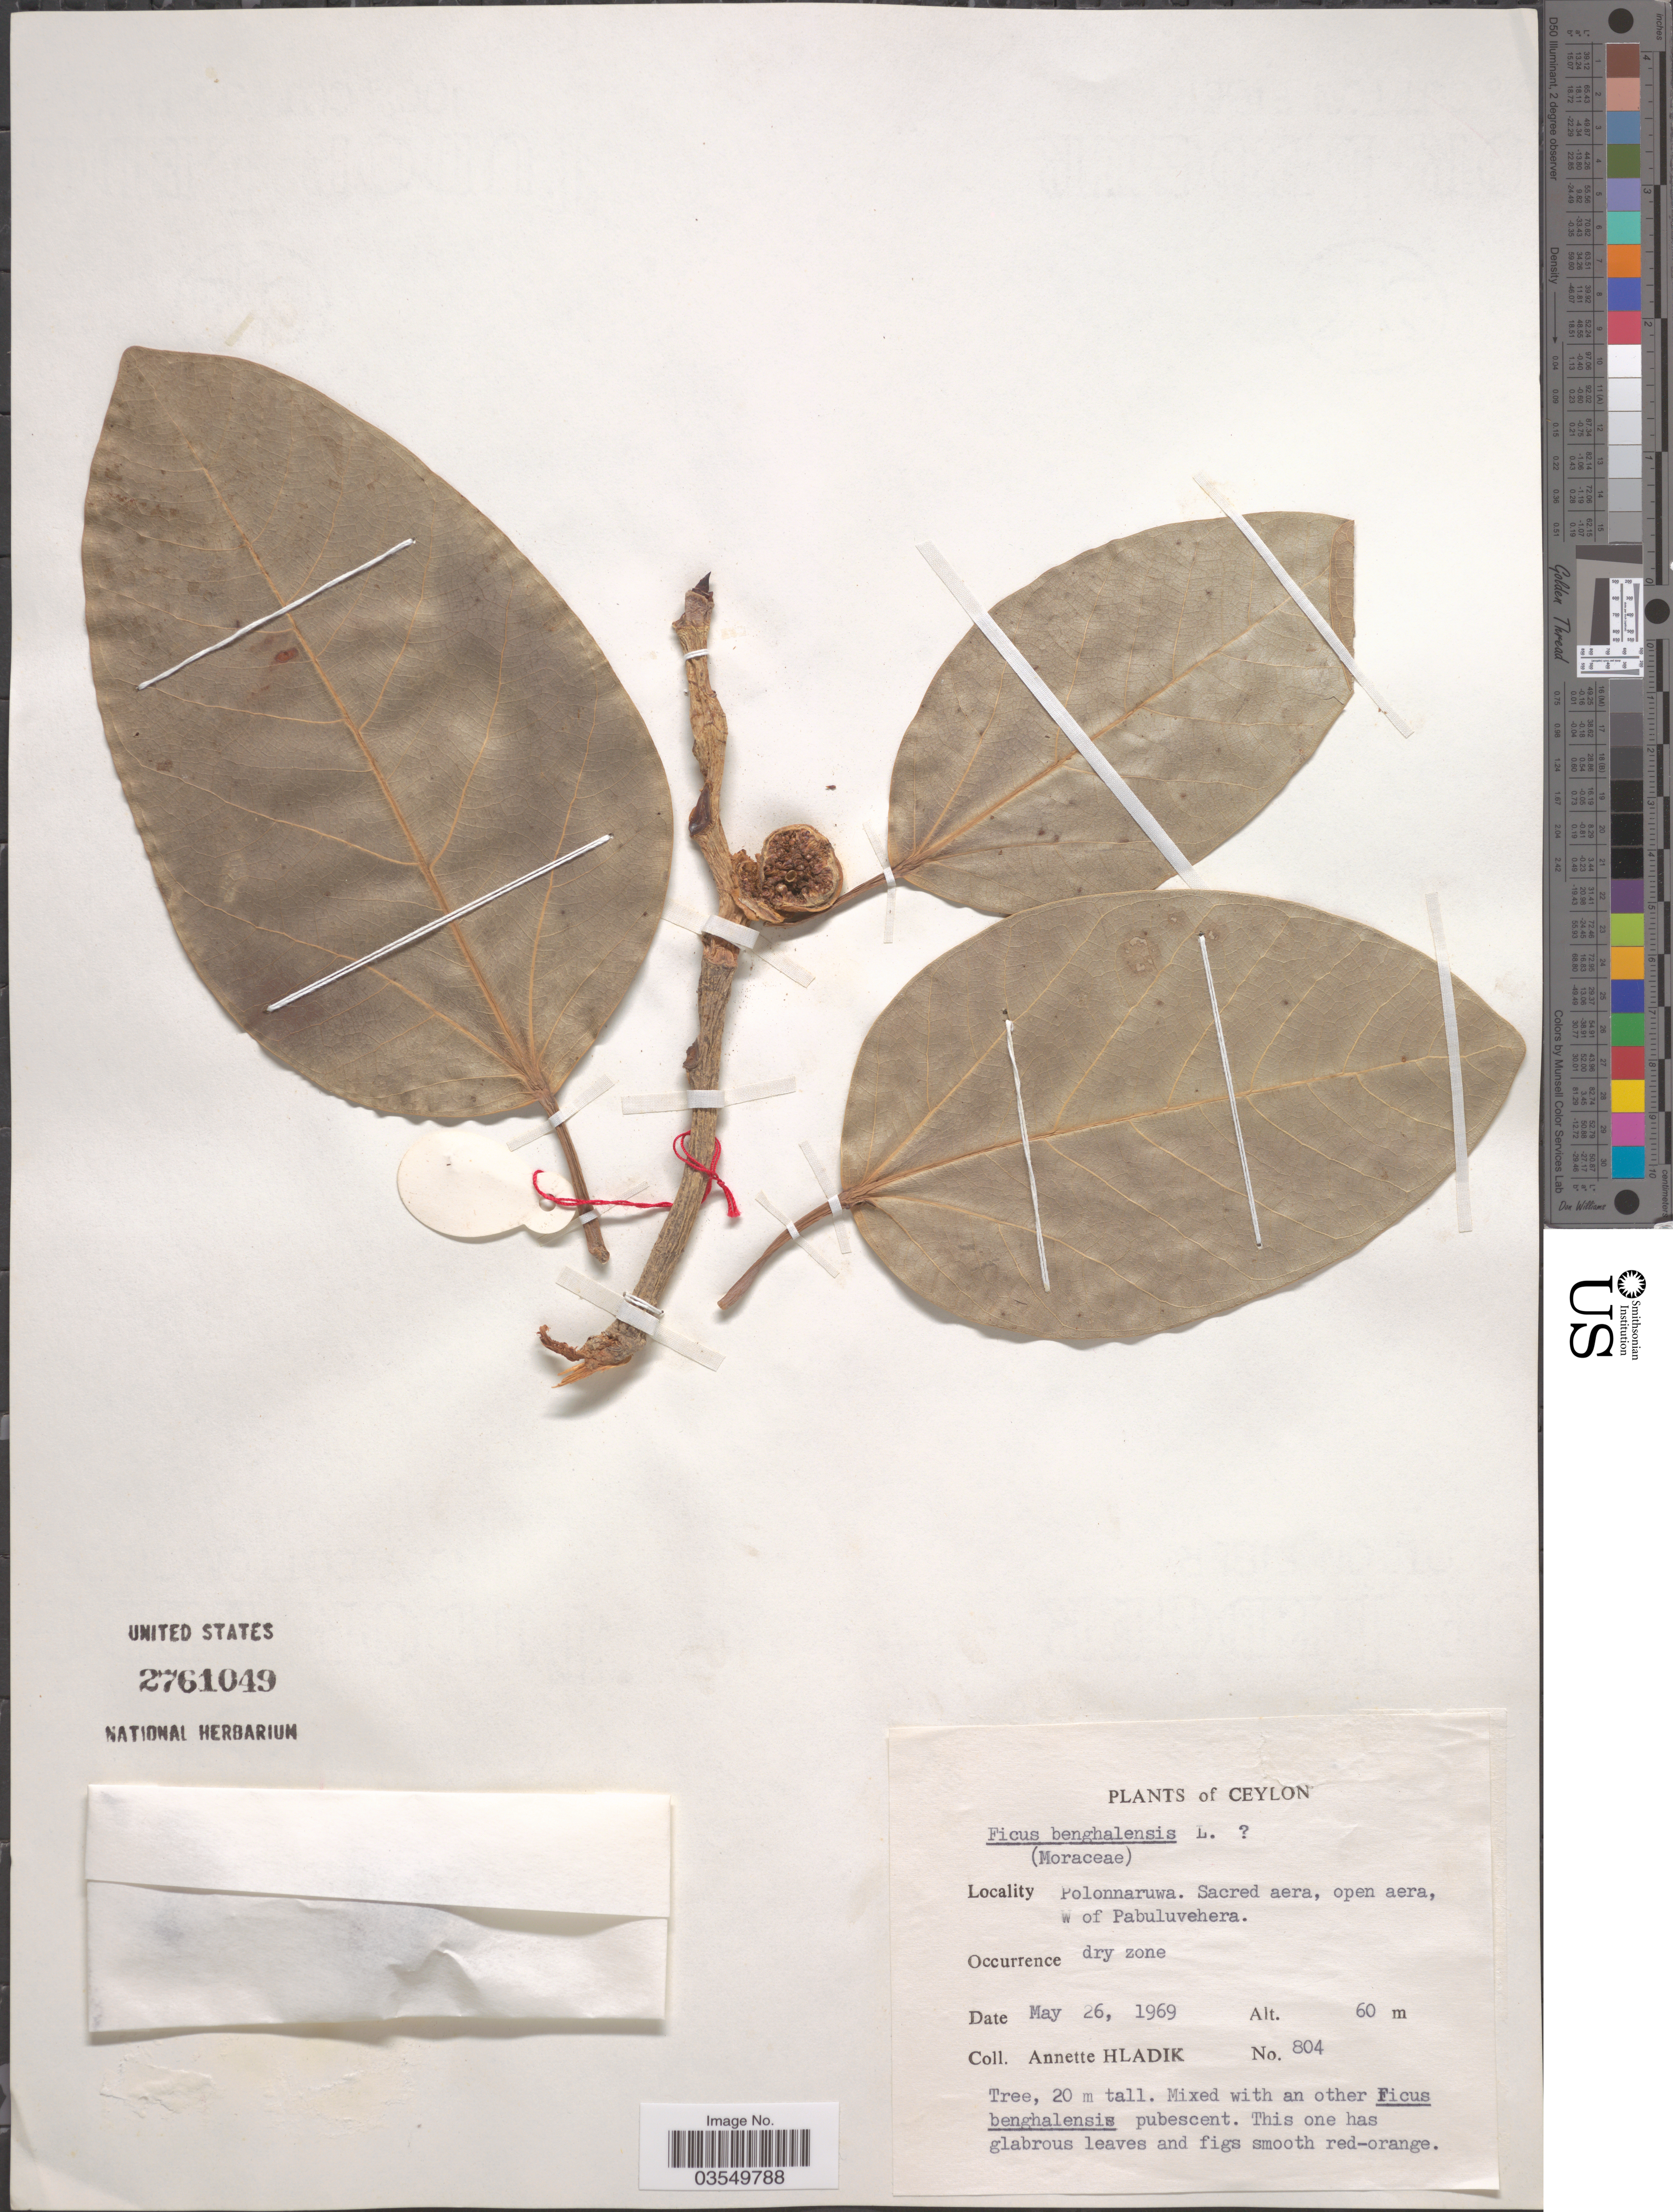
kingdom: Plantae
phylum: Tracheophyta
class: Magnoliopsida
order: Rosales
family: Moraceae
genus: Ficus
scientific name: Ficus benghalensis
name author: L.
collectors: A. Hladik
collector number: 804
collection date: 1969-05-26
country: Sri Lanka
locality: Ceylon. Polonnaruwa. Sacred aera, open aera, W of Pabuluvehera.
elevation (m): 60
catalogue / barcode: US 2761049